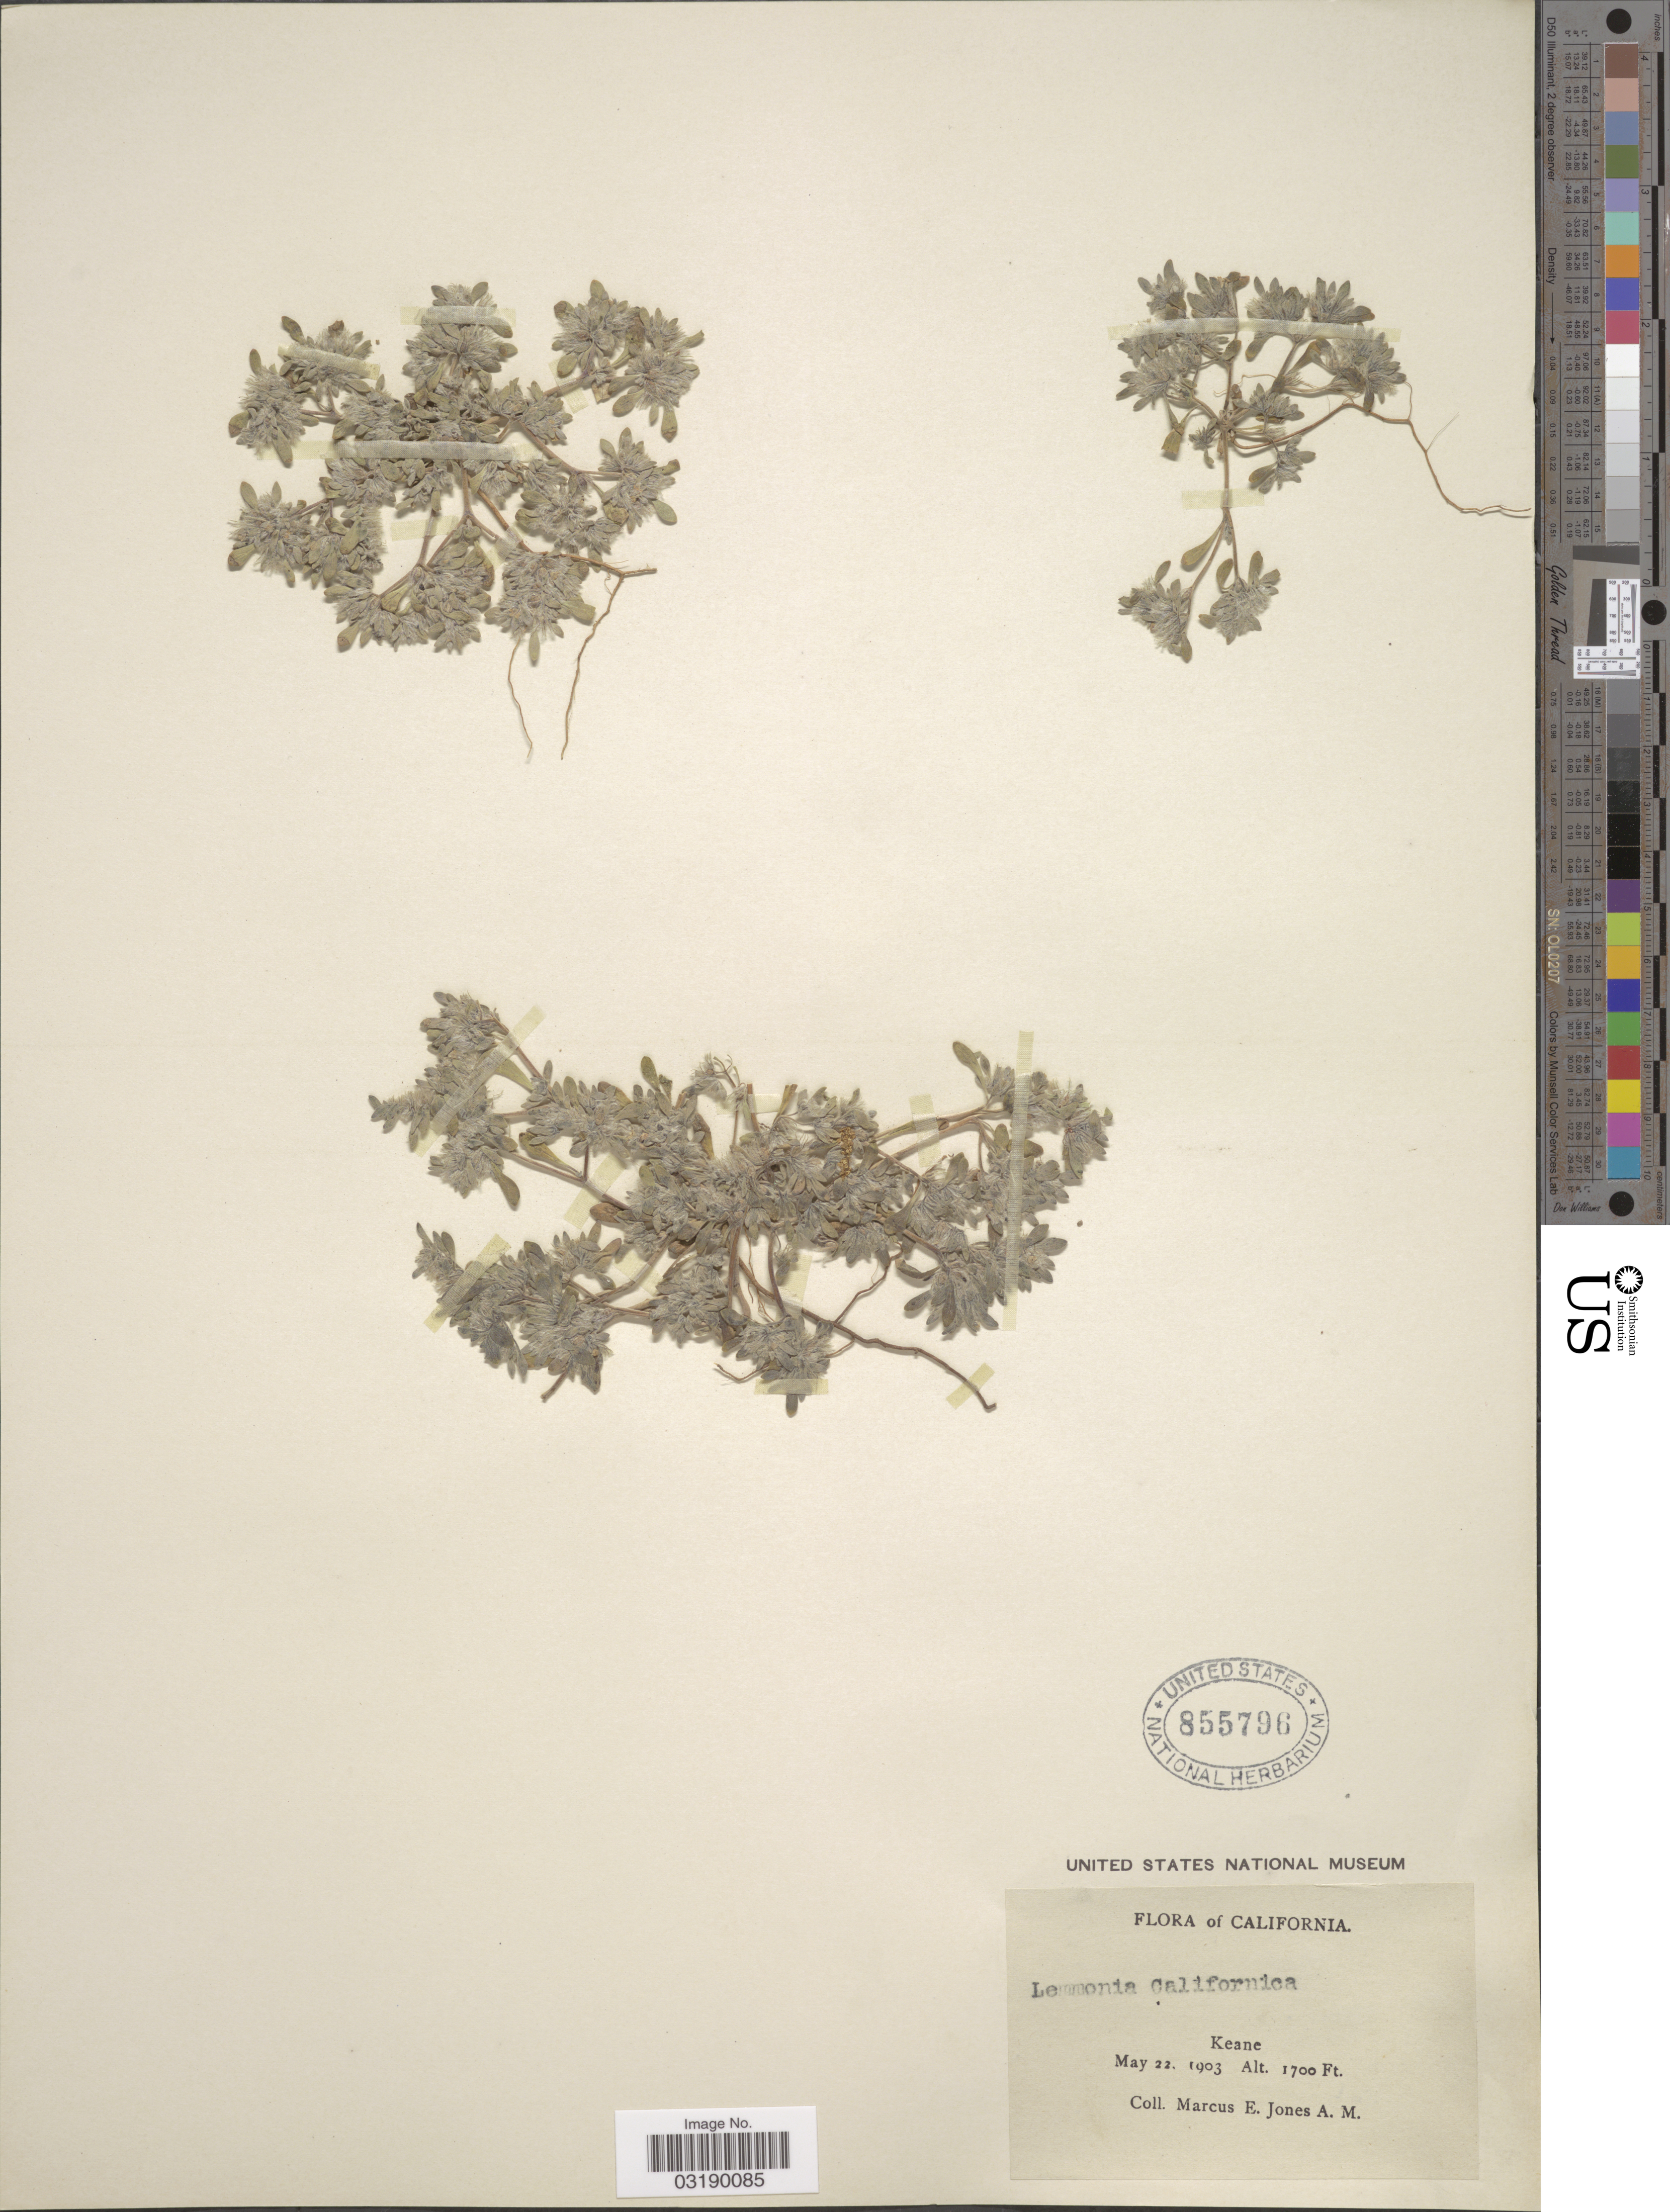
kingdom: Plantae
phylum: Tracheophyta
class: Magnoliopsida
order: Boraginales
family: Namaceae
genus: Nama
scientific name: Nama californica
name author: (A. Gray) J.D. Bacon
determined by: Strong, Mark T., (BOT), Smithsonian Institution - National Museum of Natural History (UNITED STATES)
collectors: M. E. Jones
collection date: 1903-05-22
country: United States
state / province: California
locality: Keane.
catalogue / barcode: US 855796